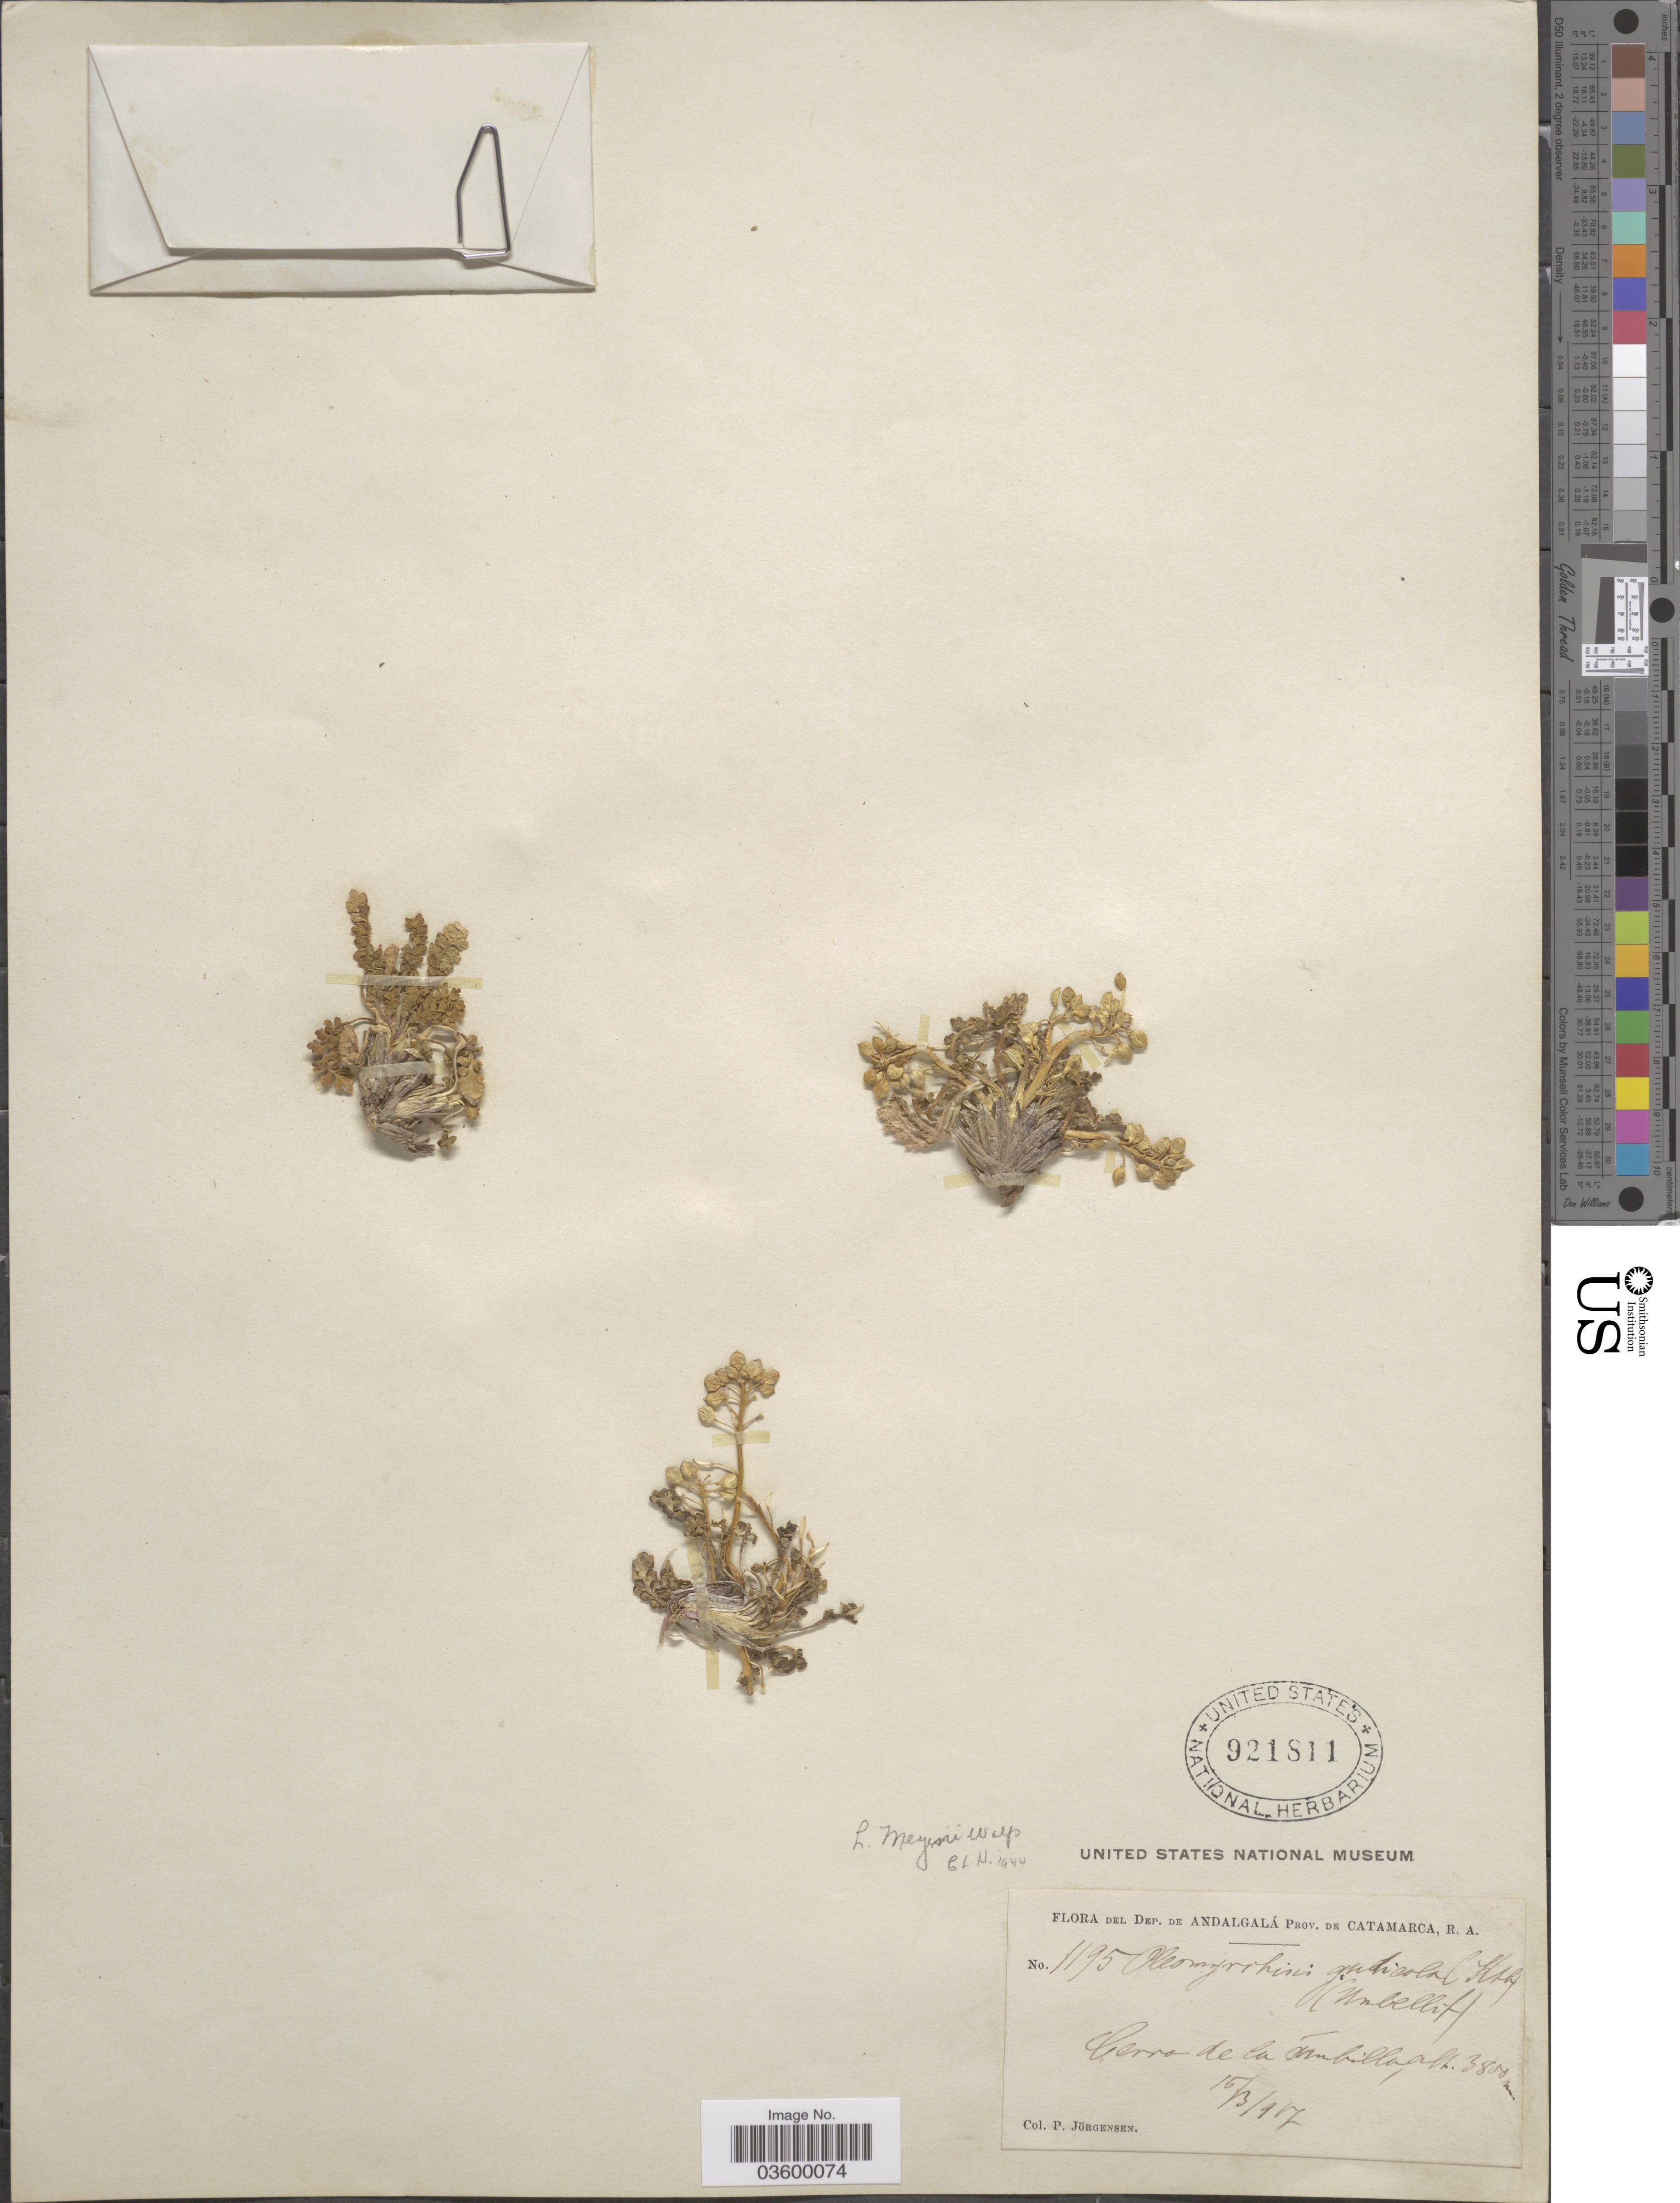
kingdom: Plantae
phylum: Tracheophyta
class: Magnoliopsida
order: Brassicales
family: Brassicaceae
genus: Lepidium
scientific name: Lepidium meyenii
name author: Walp.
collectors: P. Jörgensen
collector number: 1195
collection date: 1917-03-15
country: Argentina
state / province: Catamarca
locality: Dep. de Andalgalá. Cerro de la Tumbilla.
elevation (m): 3800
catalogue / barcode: US 921811